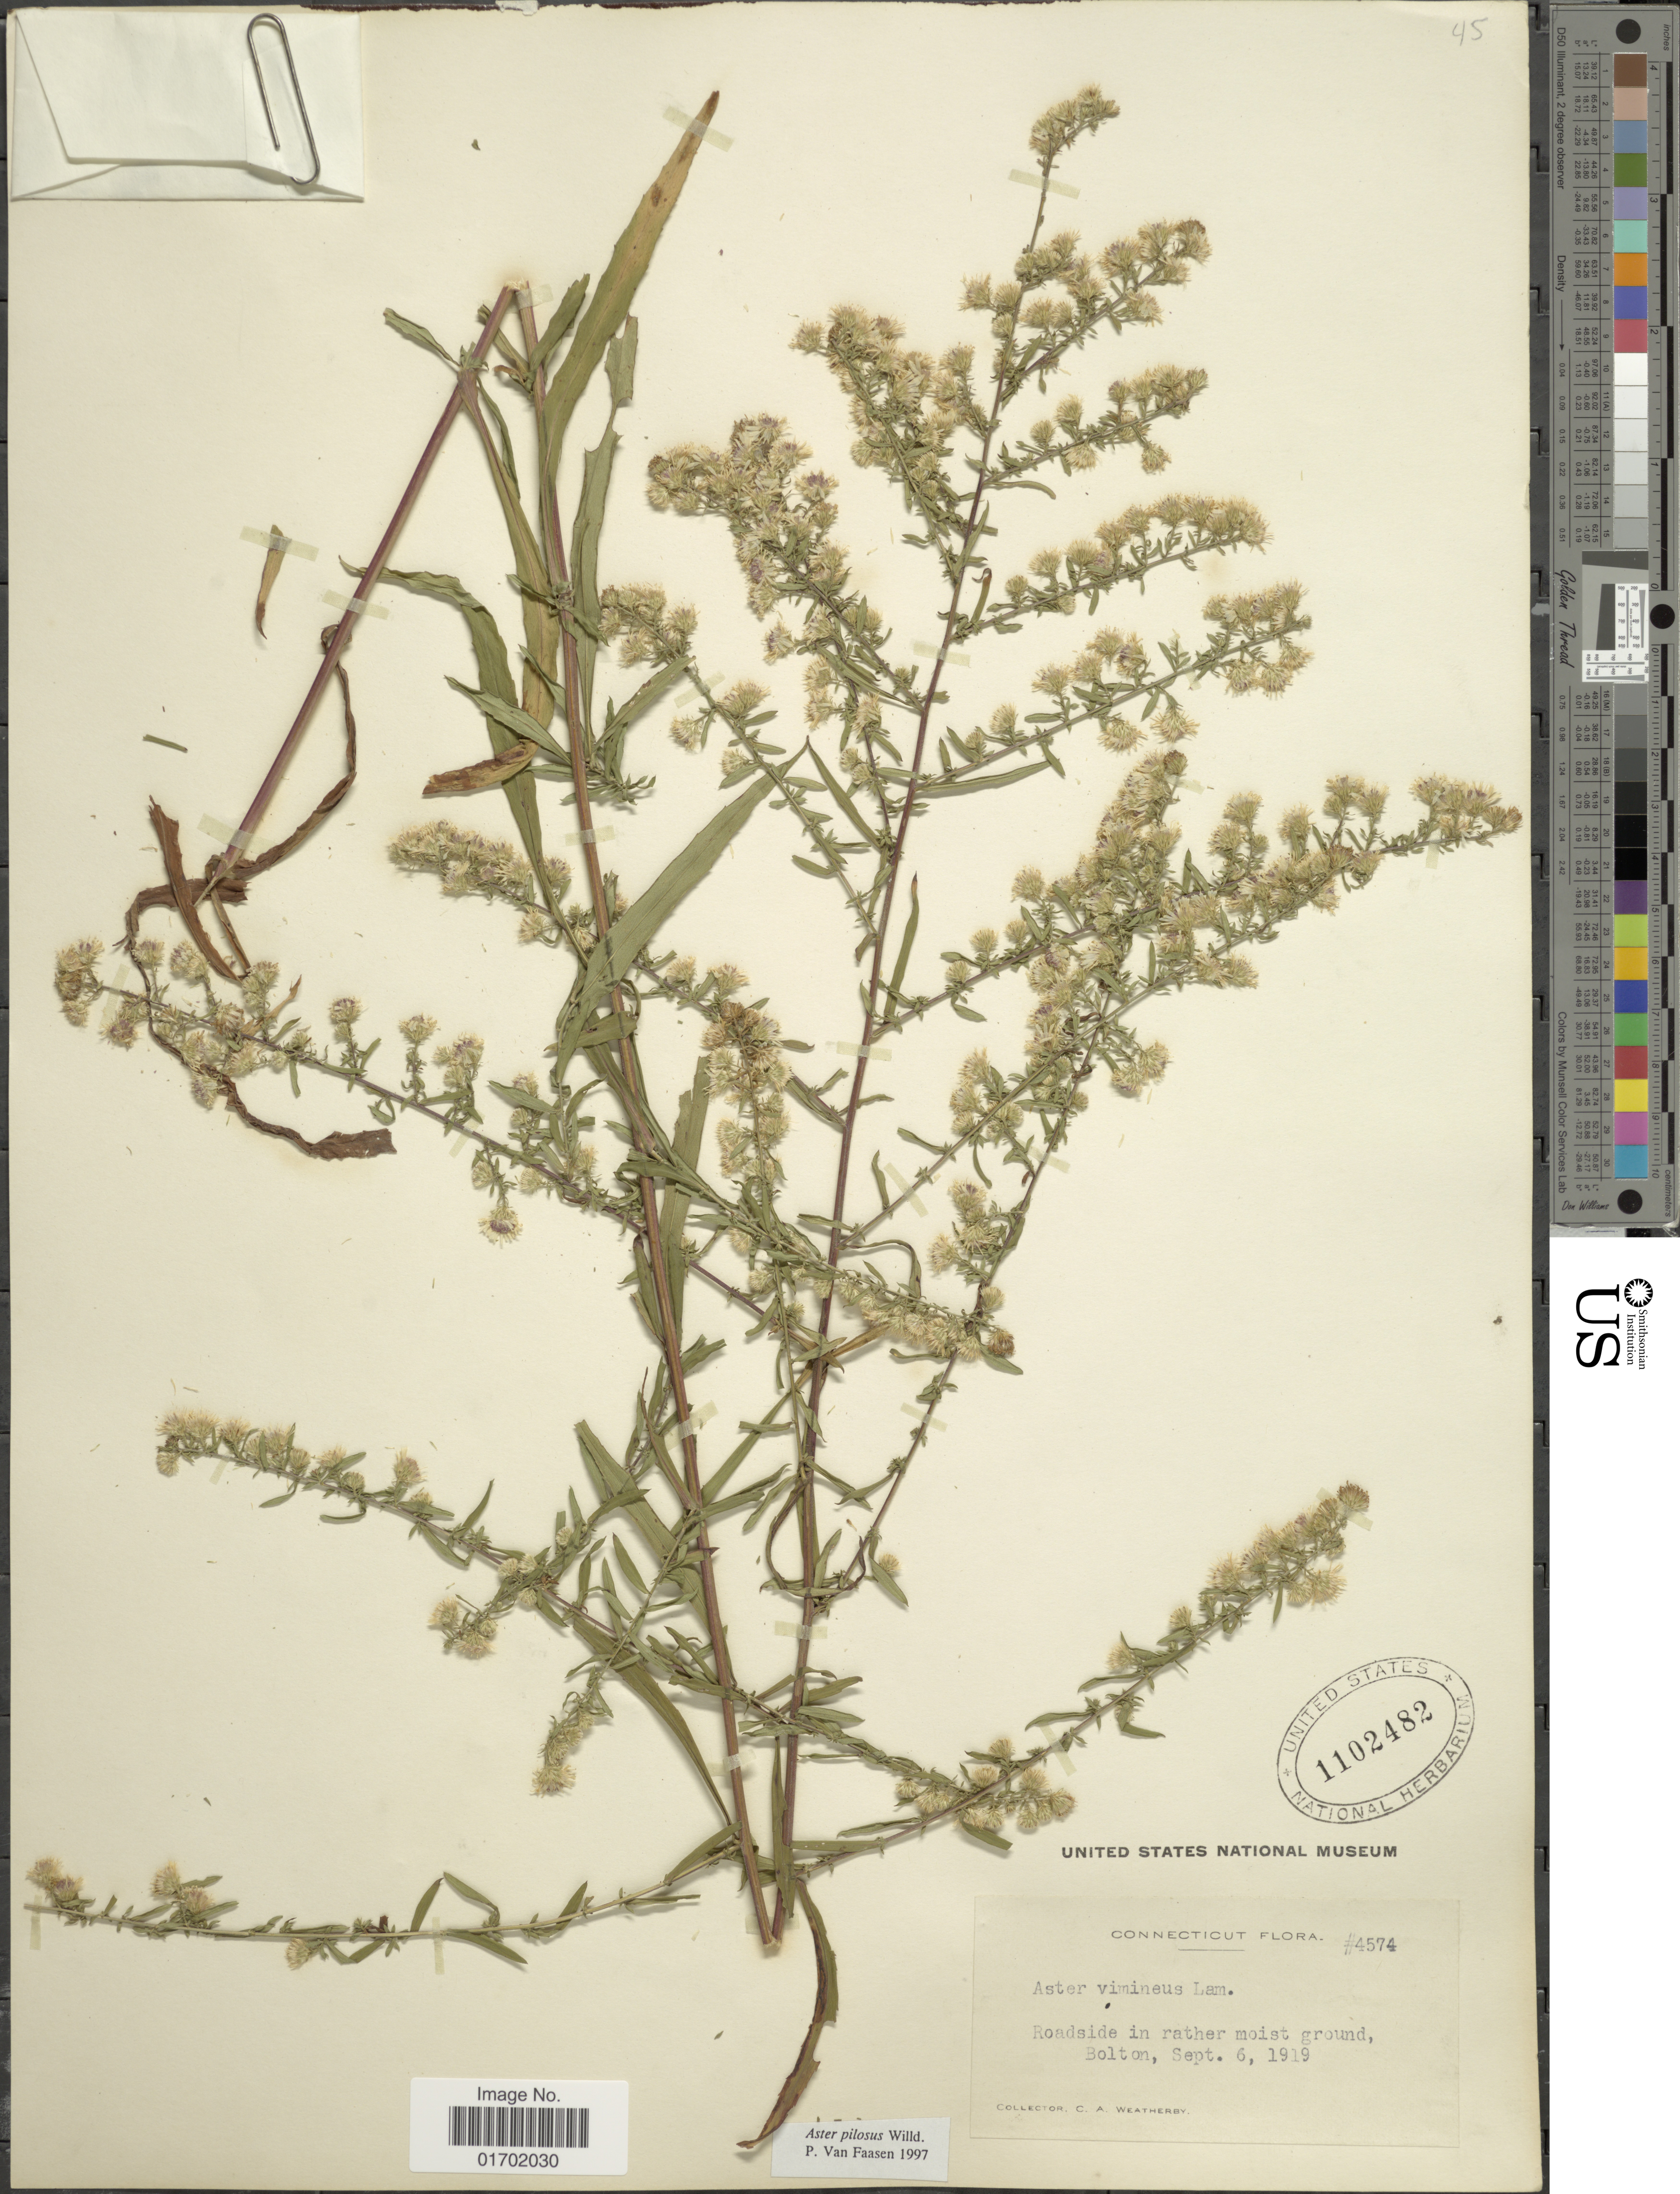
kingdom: Plantae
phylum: Tracheophyta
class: Magnoliopsida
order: Asterales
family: Asteraceae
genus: Symphyotrichum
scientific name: Symphyotrichum pilosum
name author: (Willd.) G.L. Nesom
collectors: C. A. Weatherby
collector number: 4574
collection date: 1919-09-06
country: United States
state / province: Connecticut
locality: Bolton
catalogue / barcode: US 1102482